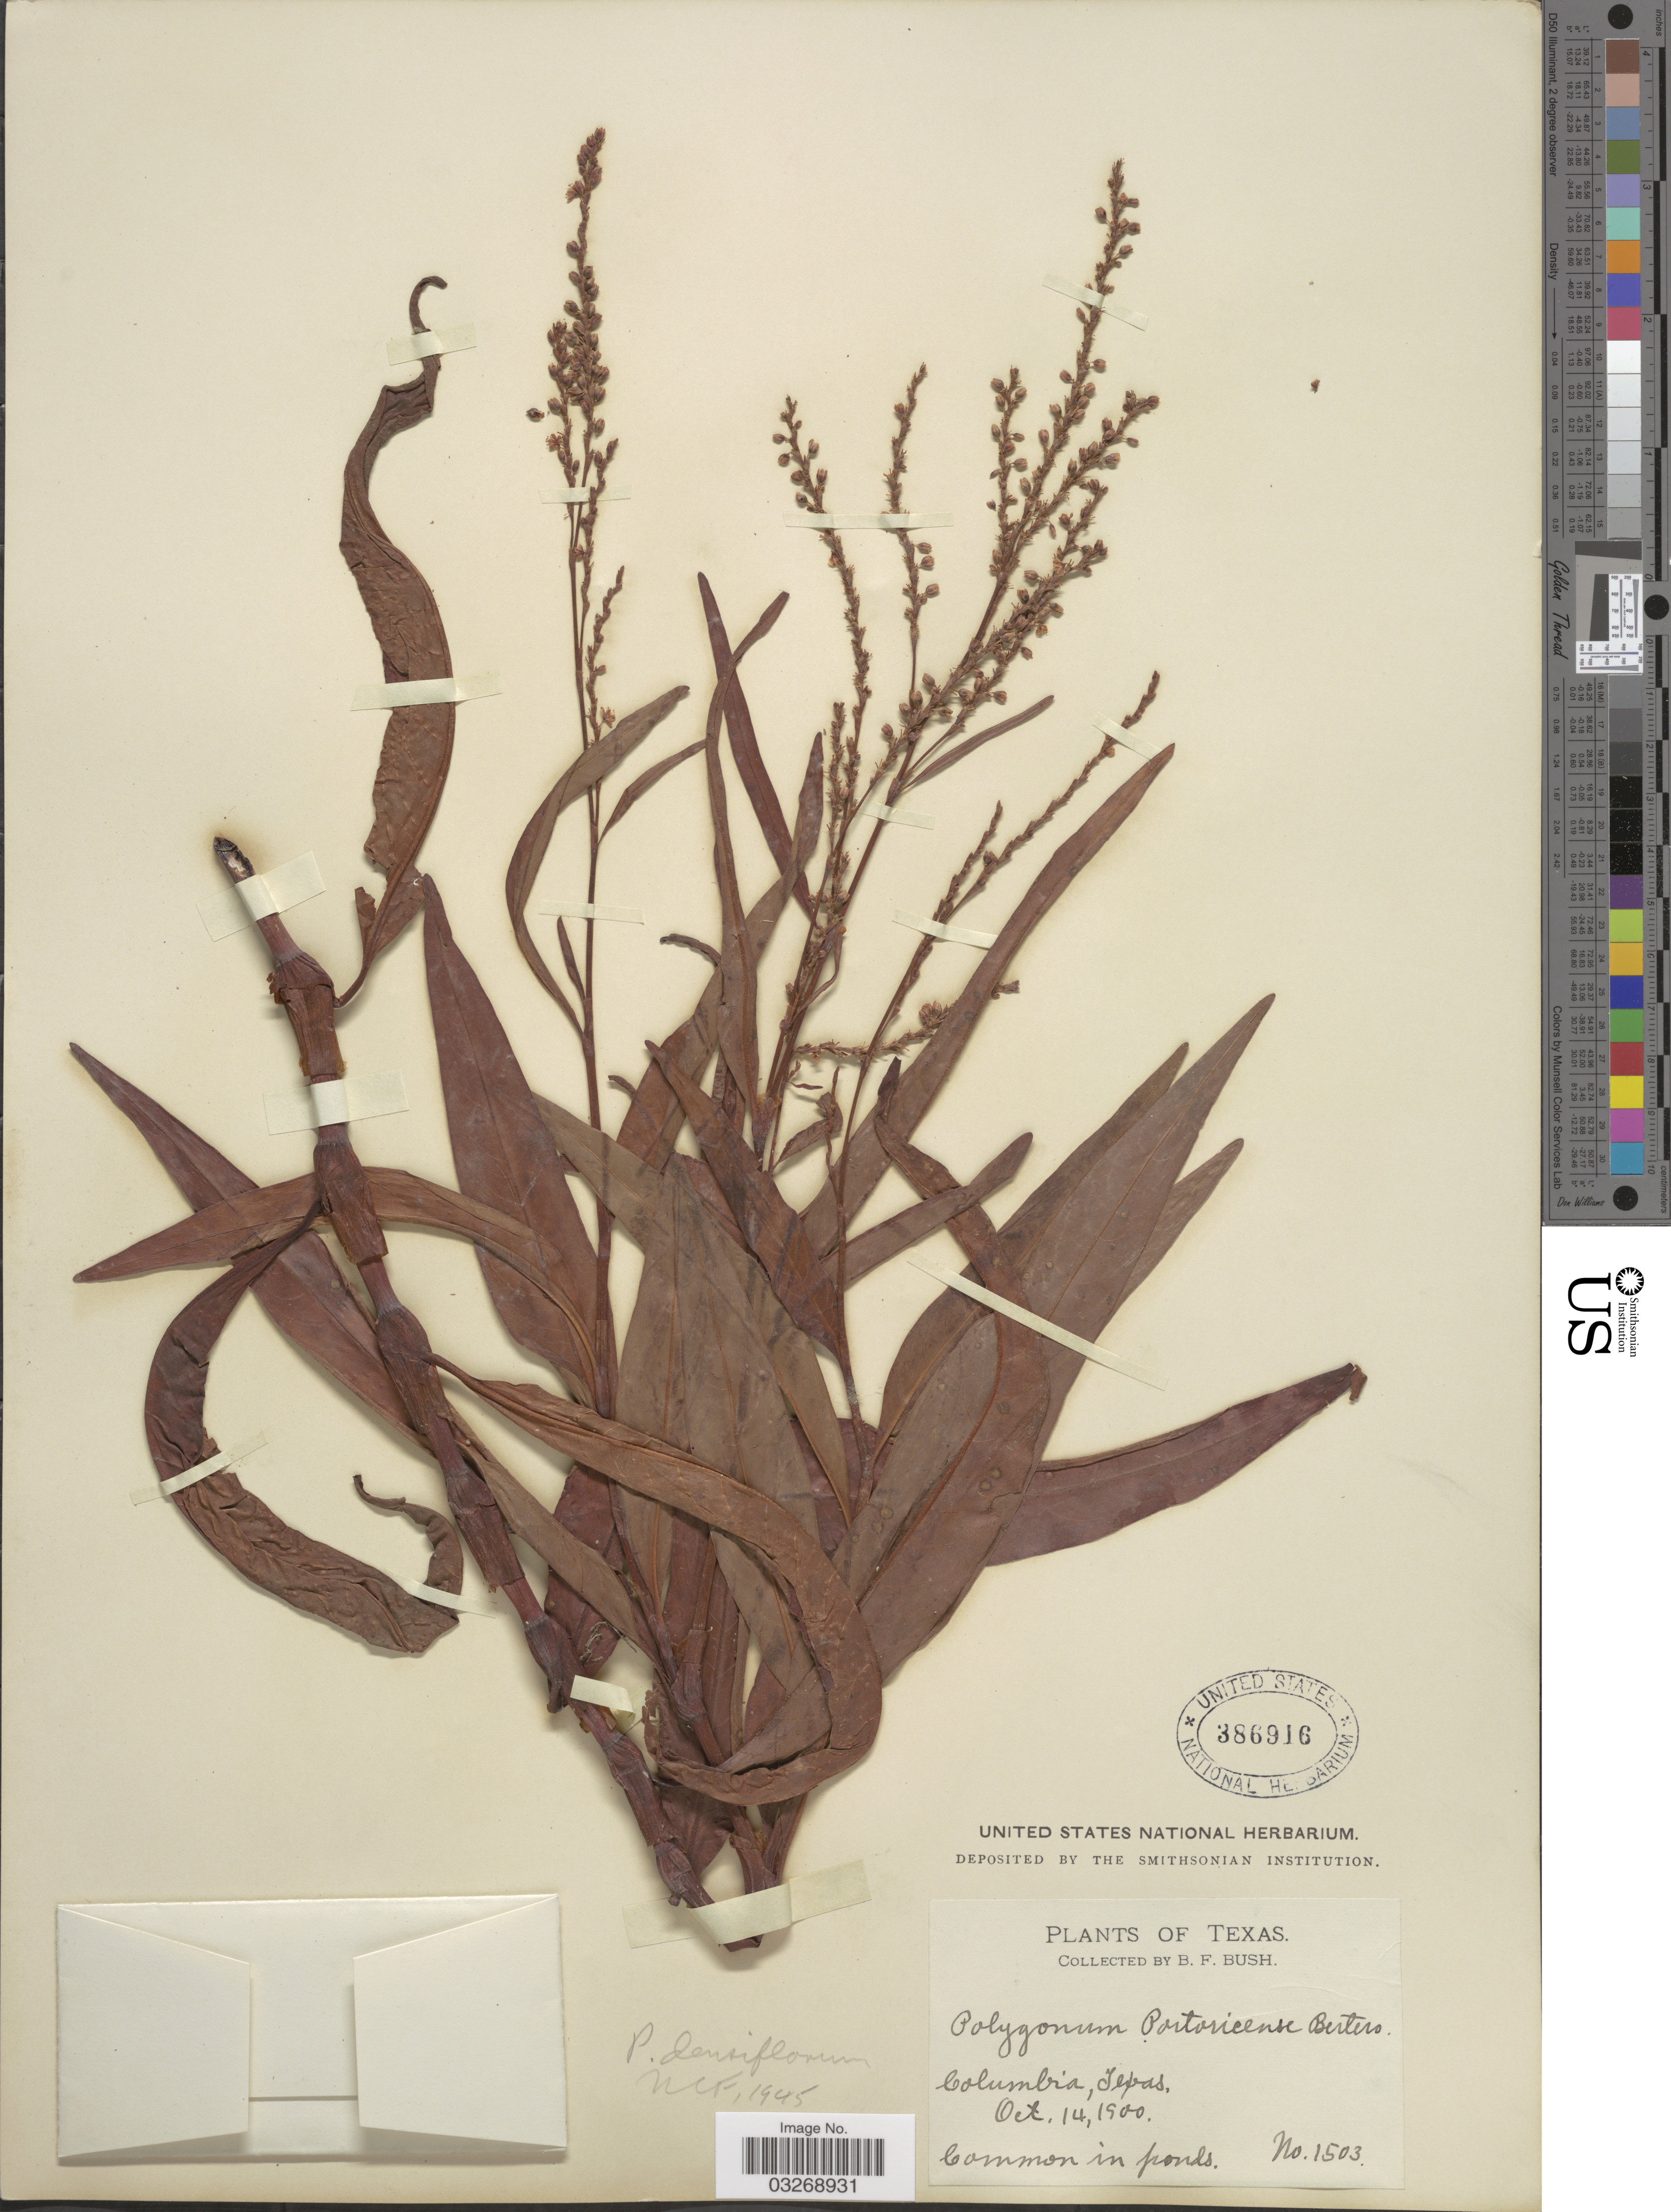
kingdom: Plantae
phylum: Tracheophyta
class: Magnoliopsida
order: Caryophyllales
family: Polygonaceae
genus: Persicaria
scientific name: Persicaria glabra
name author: (Willd.) M. Gómez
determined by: Atha, D. E.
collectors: B. F. Bush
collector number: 1503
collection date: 1900-10-14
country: United States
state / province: Texas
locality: Columbia.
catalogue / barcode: US 386916